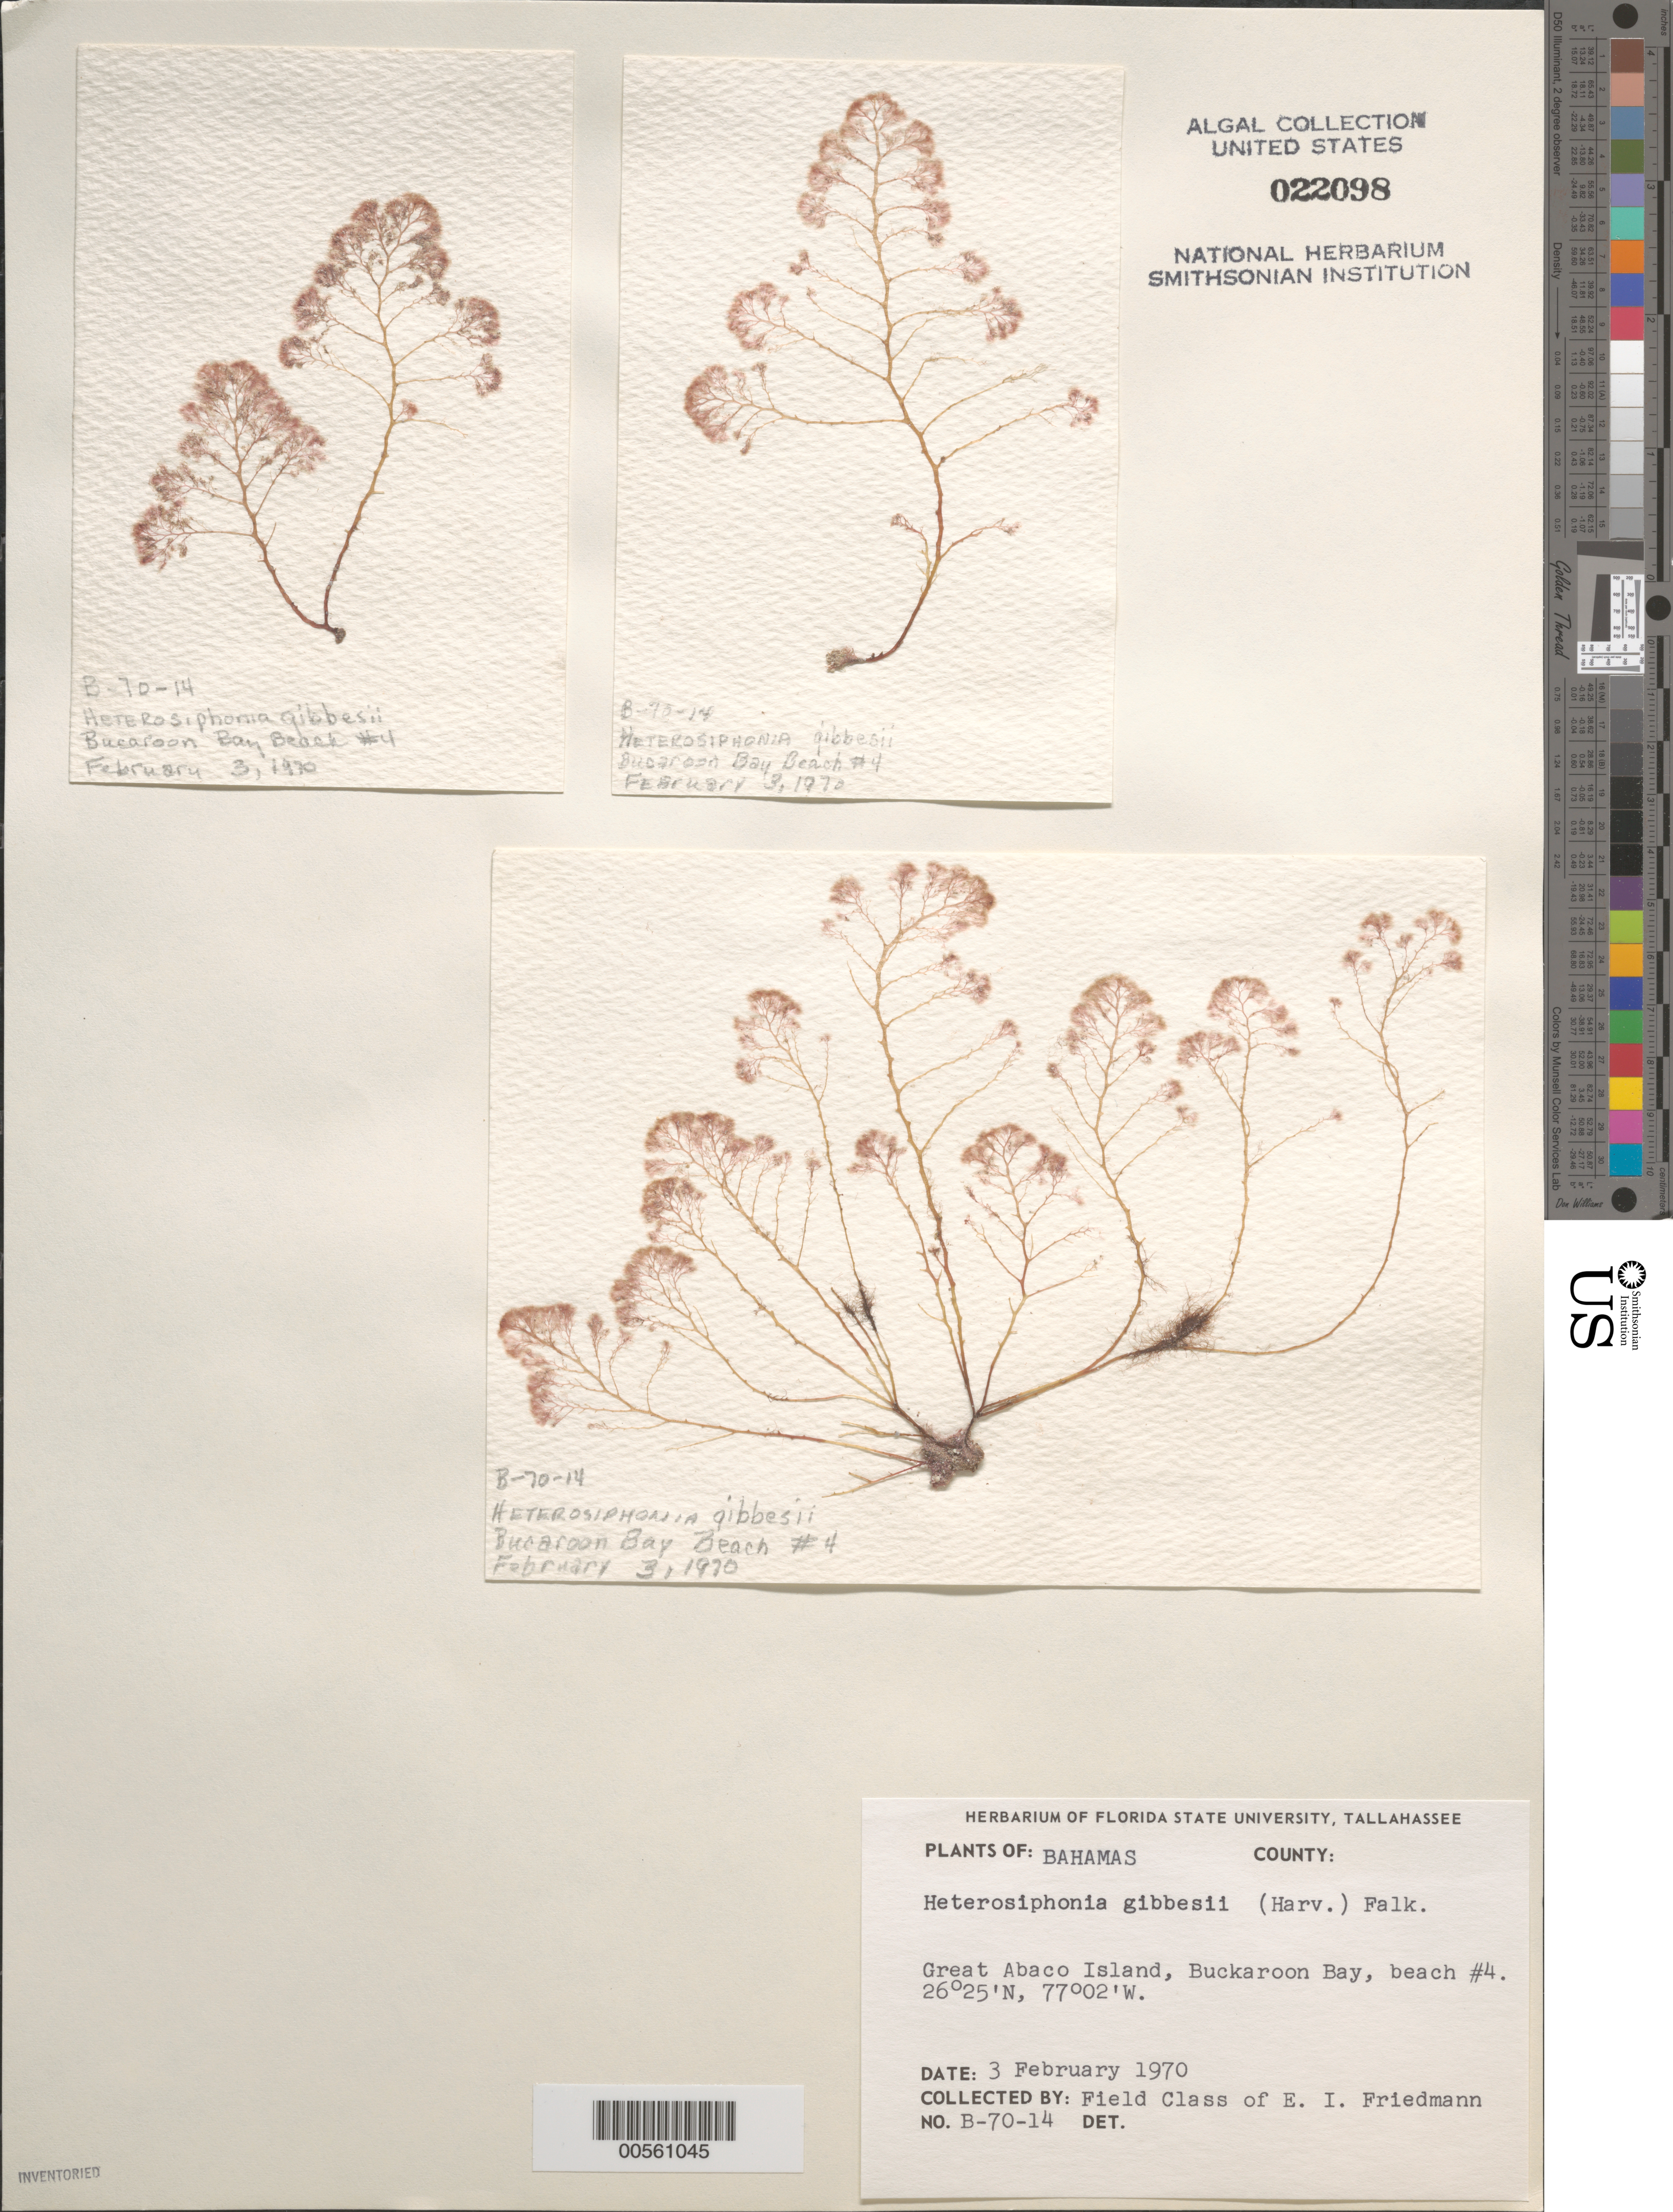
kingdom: Plantae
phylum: Rhodophyta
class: Florideophyceae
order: Ceramiales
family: Dasyaceae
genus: Heterosiphonia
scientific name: Heterosiphonia gibbesii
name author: (Harv.)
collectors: E. Friedmann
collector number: B-70-14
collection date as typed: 03 Feb 1970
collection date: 1970-02-03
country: Bahamas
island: Great Abaco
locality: Buckaroon Bay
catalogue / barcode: US 22098